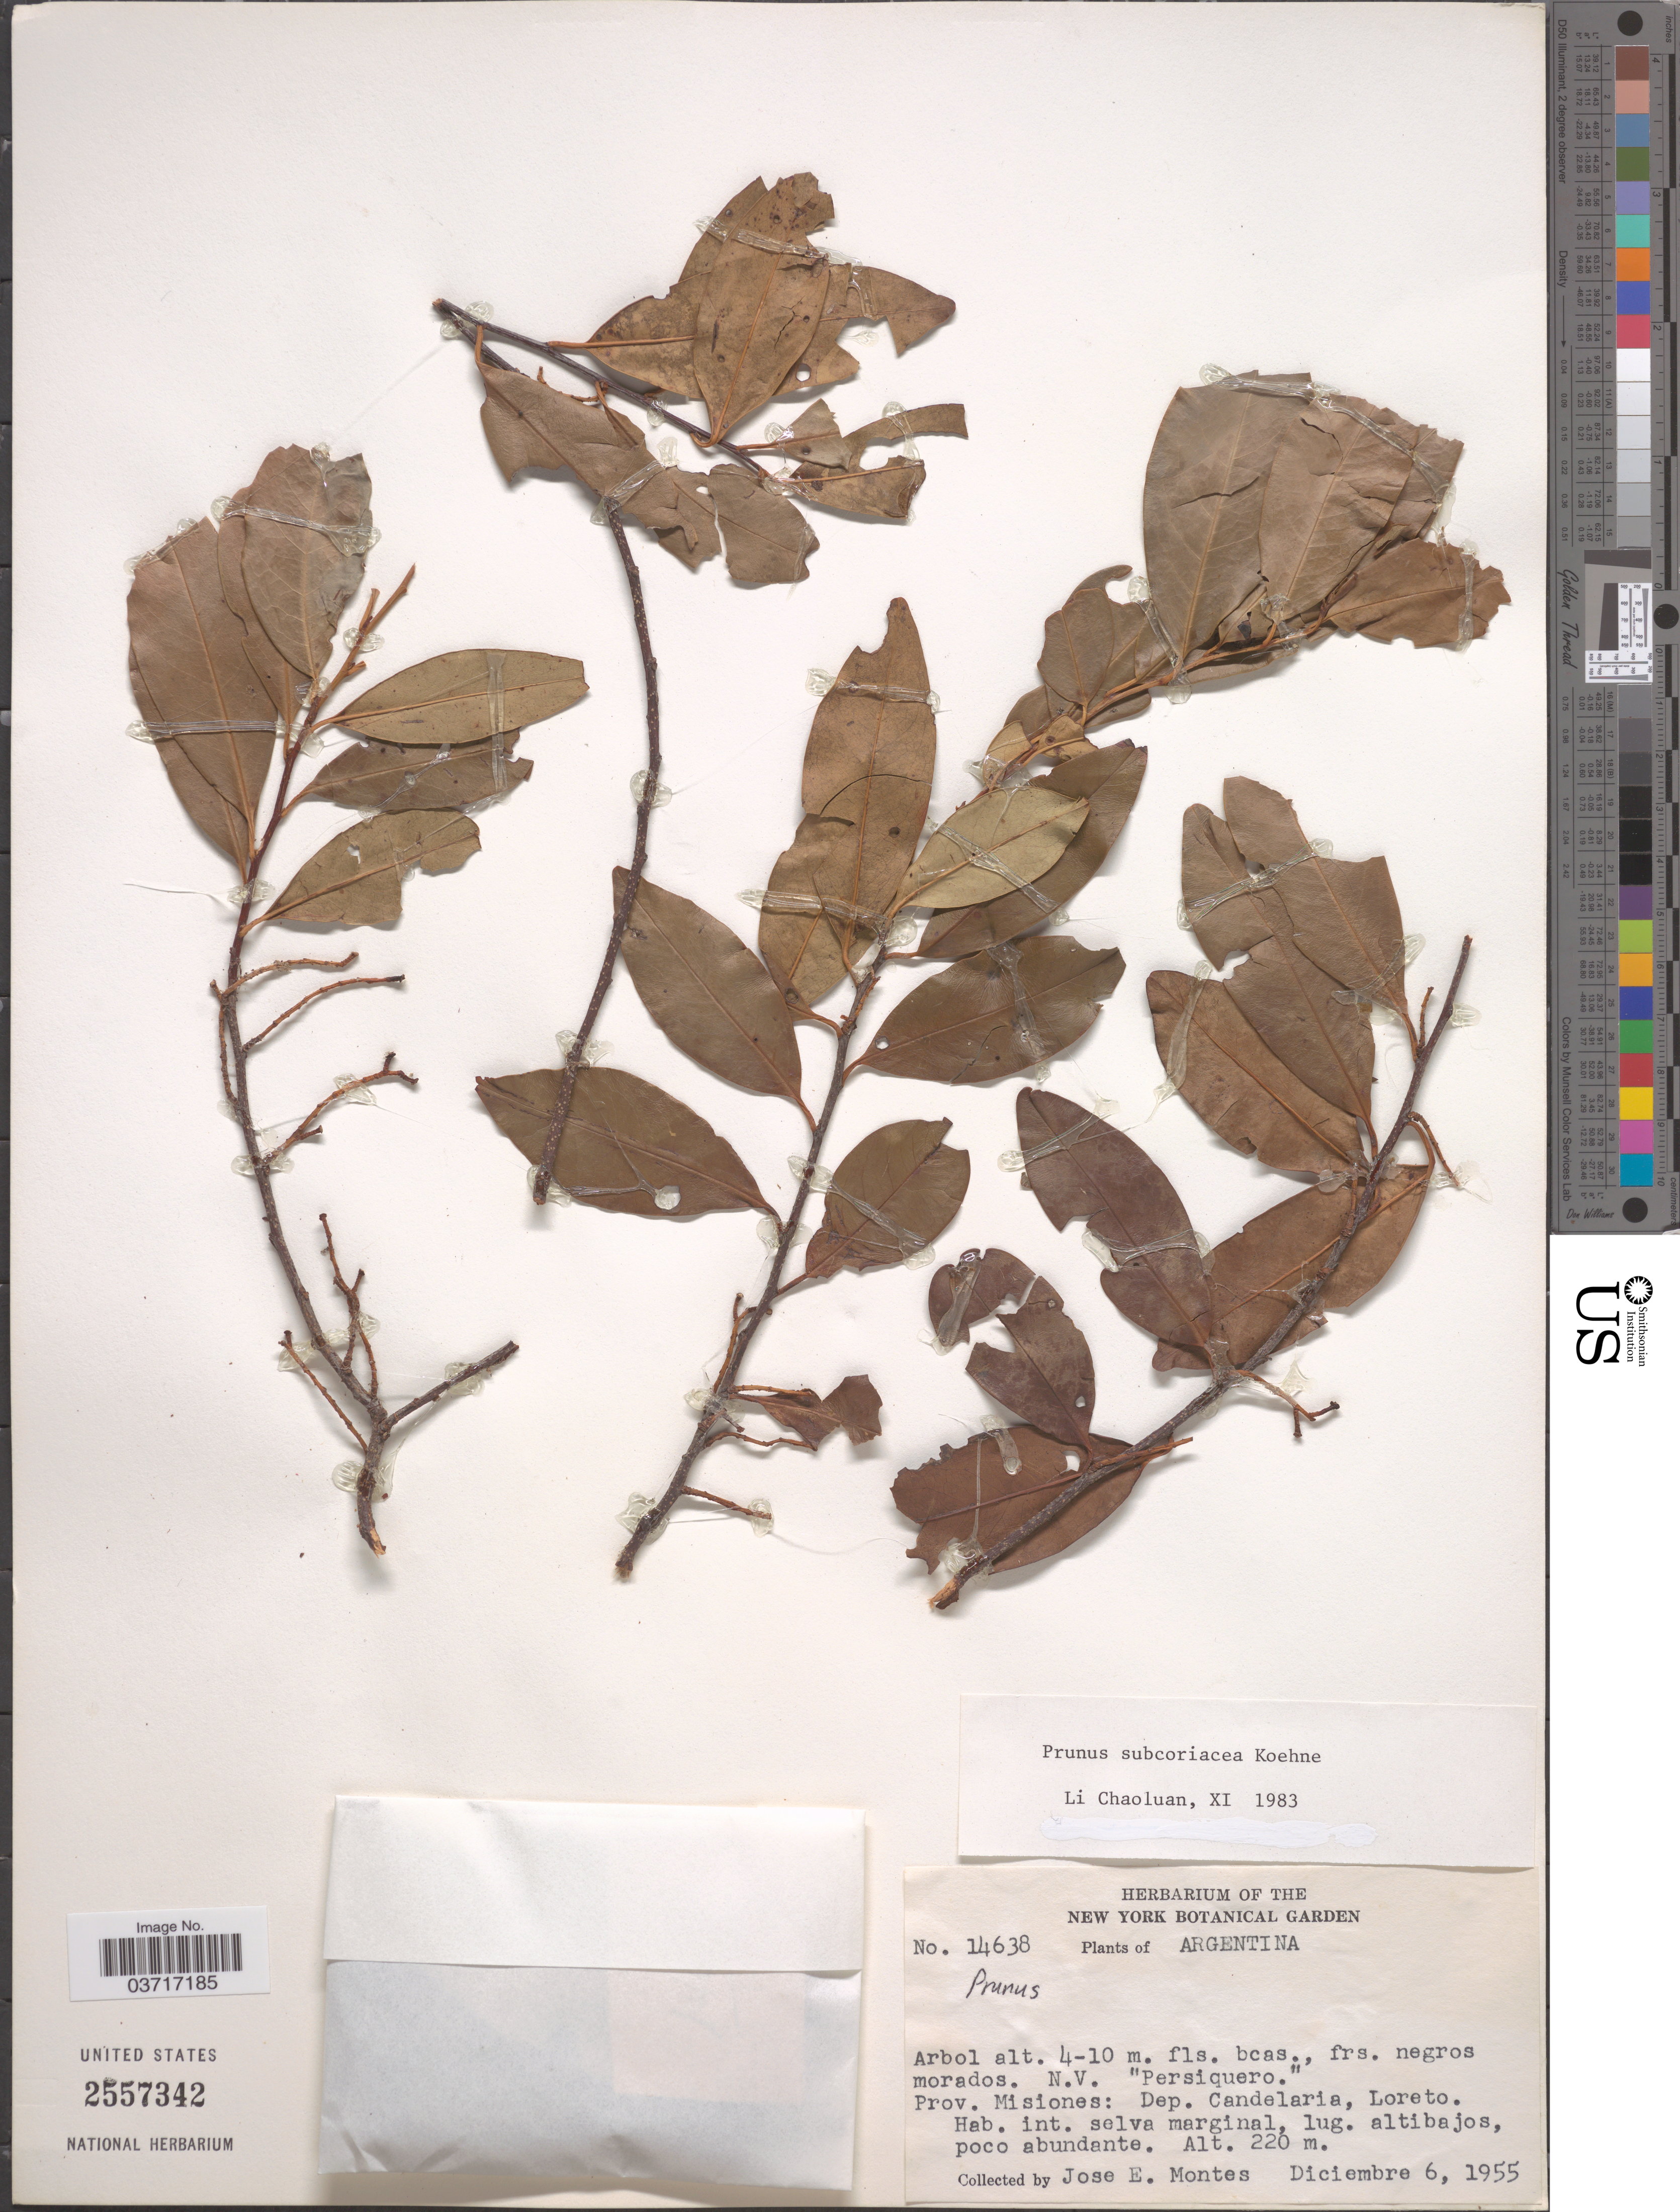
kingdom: Plantae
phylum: Tracheophyta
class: Magnoliopsida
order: Rosales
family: Rosaceae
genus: Prunus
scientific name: Prunus subcoriacea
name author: Koehne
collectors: J. E. Montes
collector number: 14638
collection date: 1955-12-06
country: Argentina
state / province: Misiones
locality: Dep. Candelaria, Loreto.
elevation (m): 220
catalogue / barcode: US 2557342